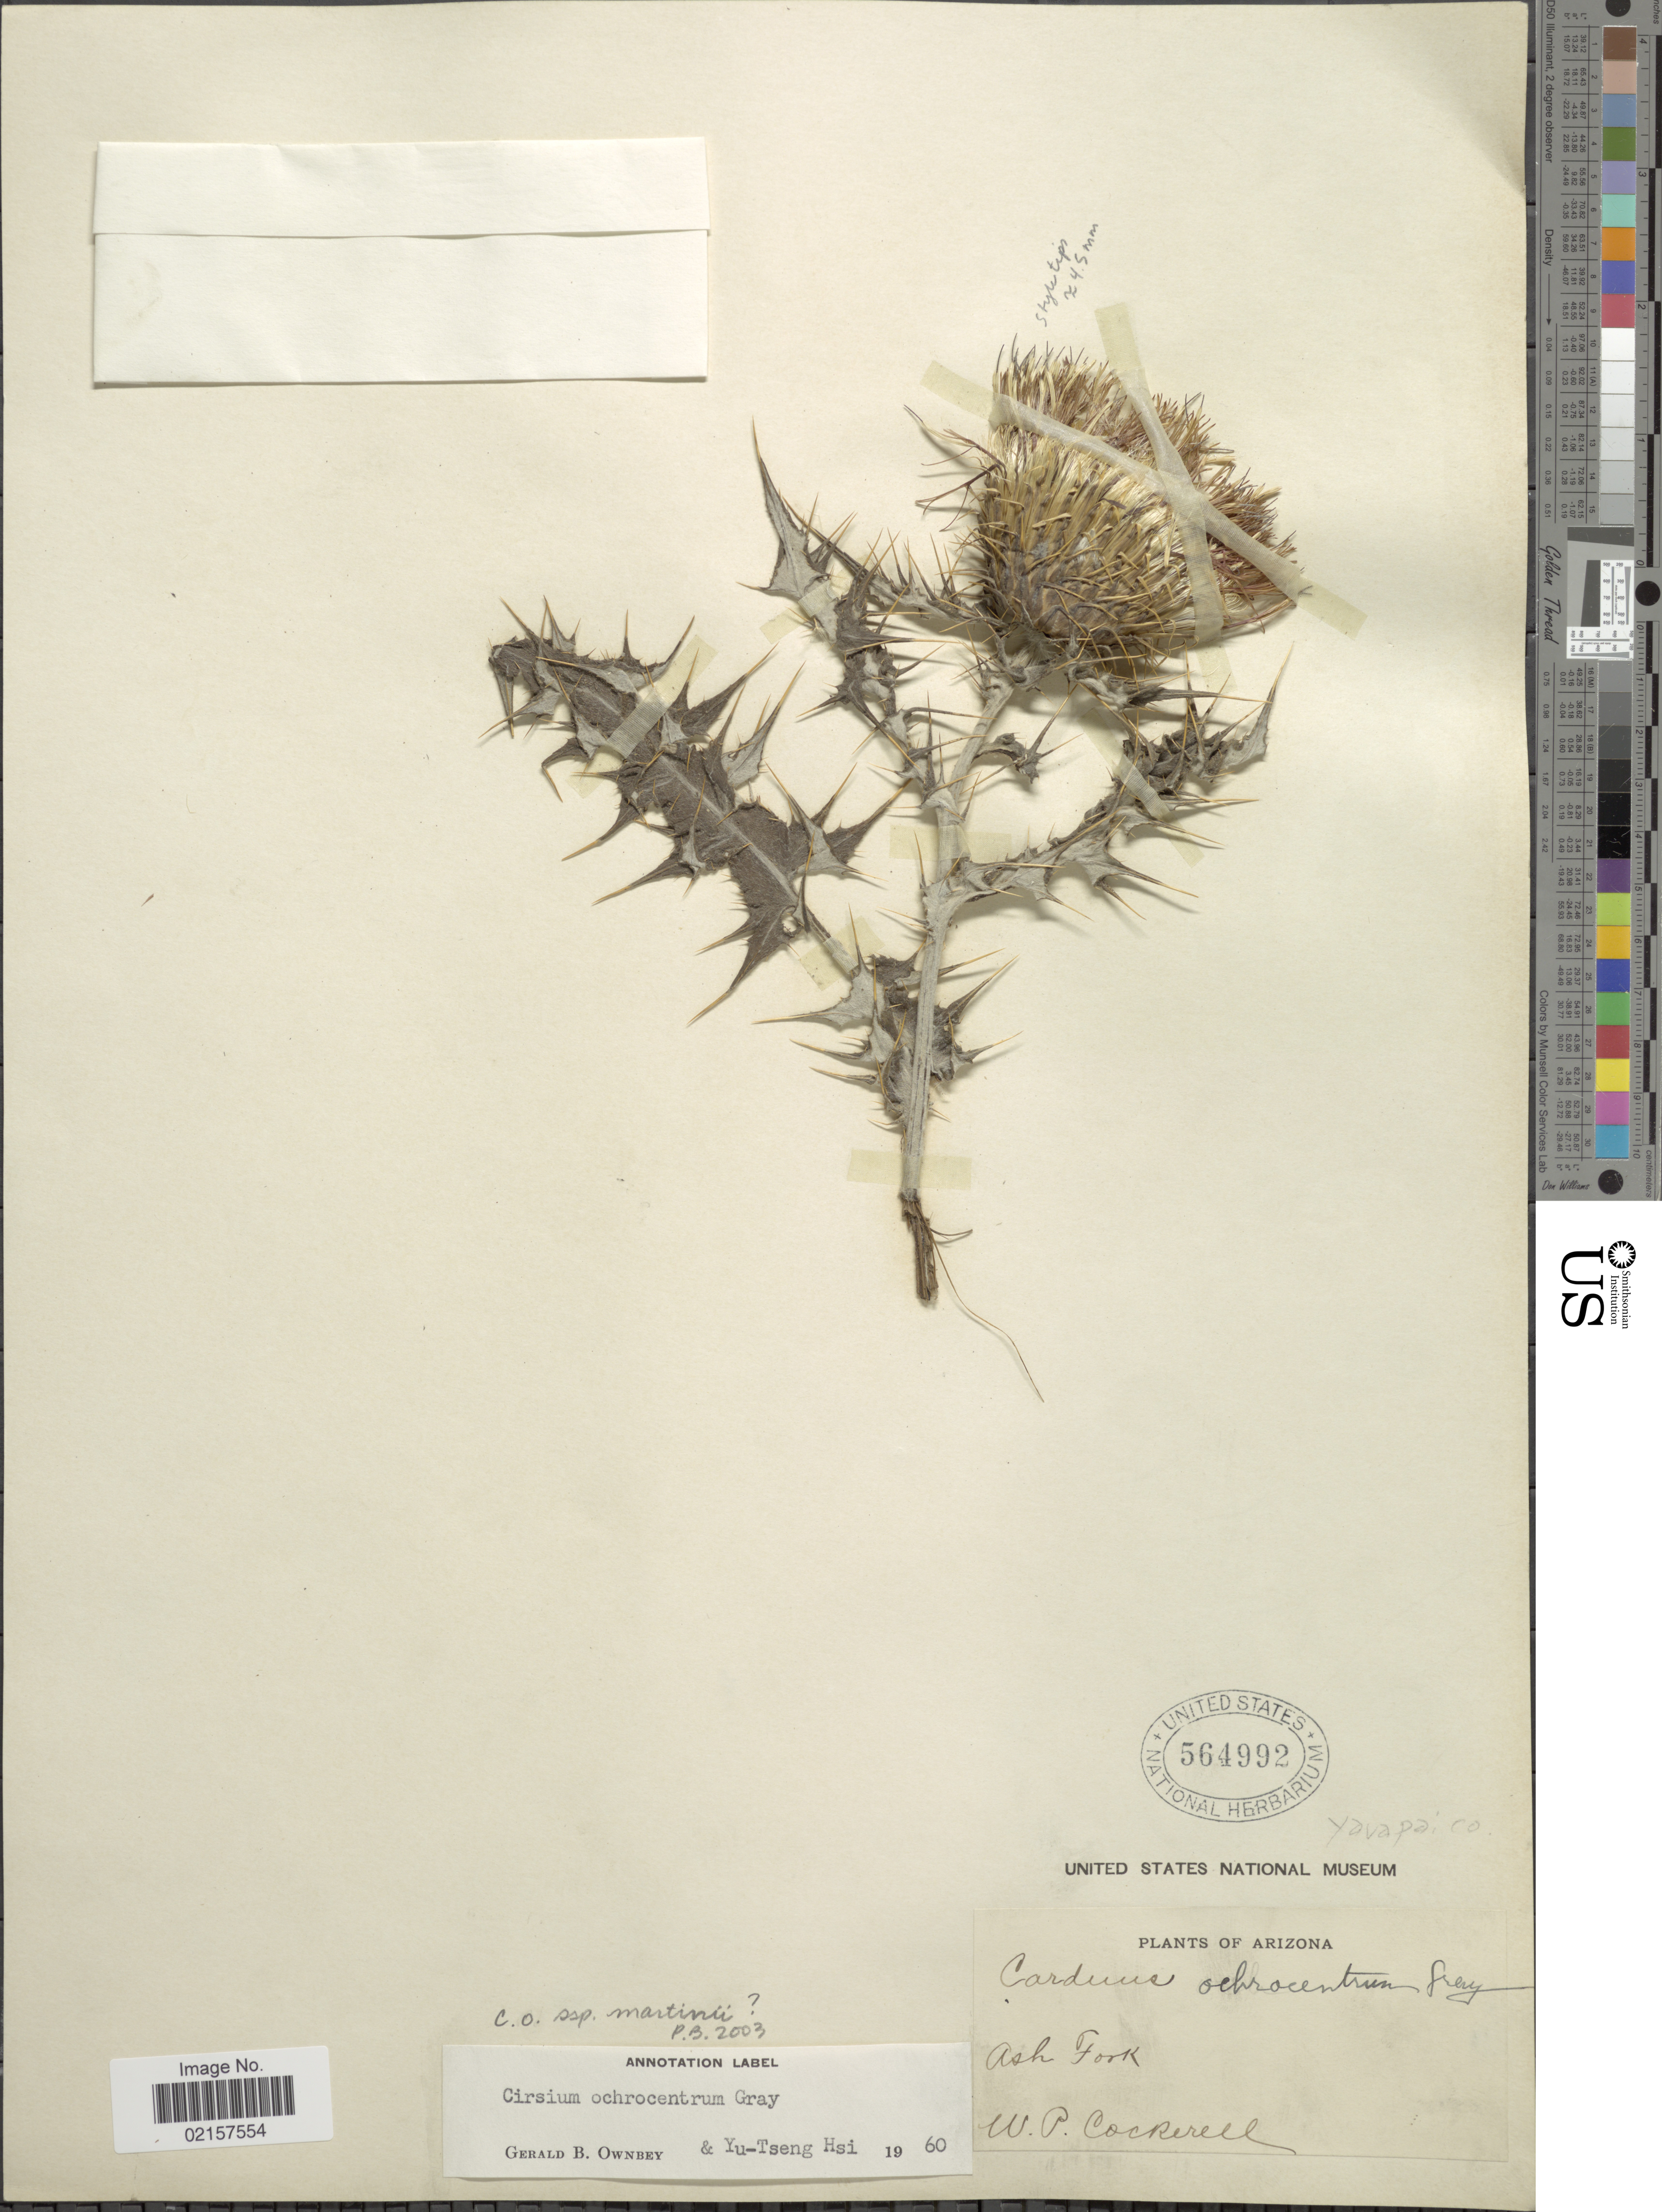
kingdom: Plantae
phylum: Tracheophyta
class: Magnoliopsida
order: Asterales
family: Asteraceae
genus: Cirsium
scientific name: Cirsium ochrocentrum subsp. martinii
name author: Barlow-Irick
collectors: W. Cockerell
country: United States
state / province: Arizona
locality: Ash Fork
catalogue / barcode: US 564992